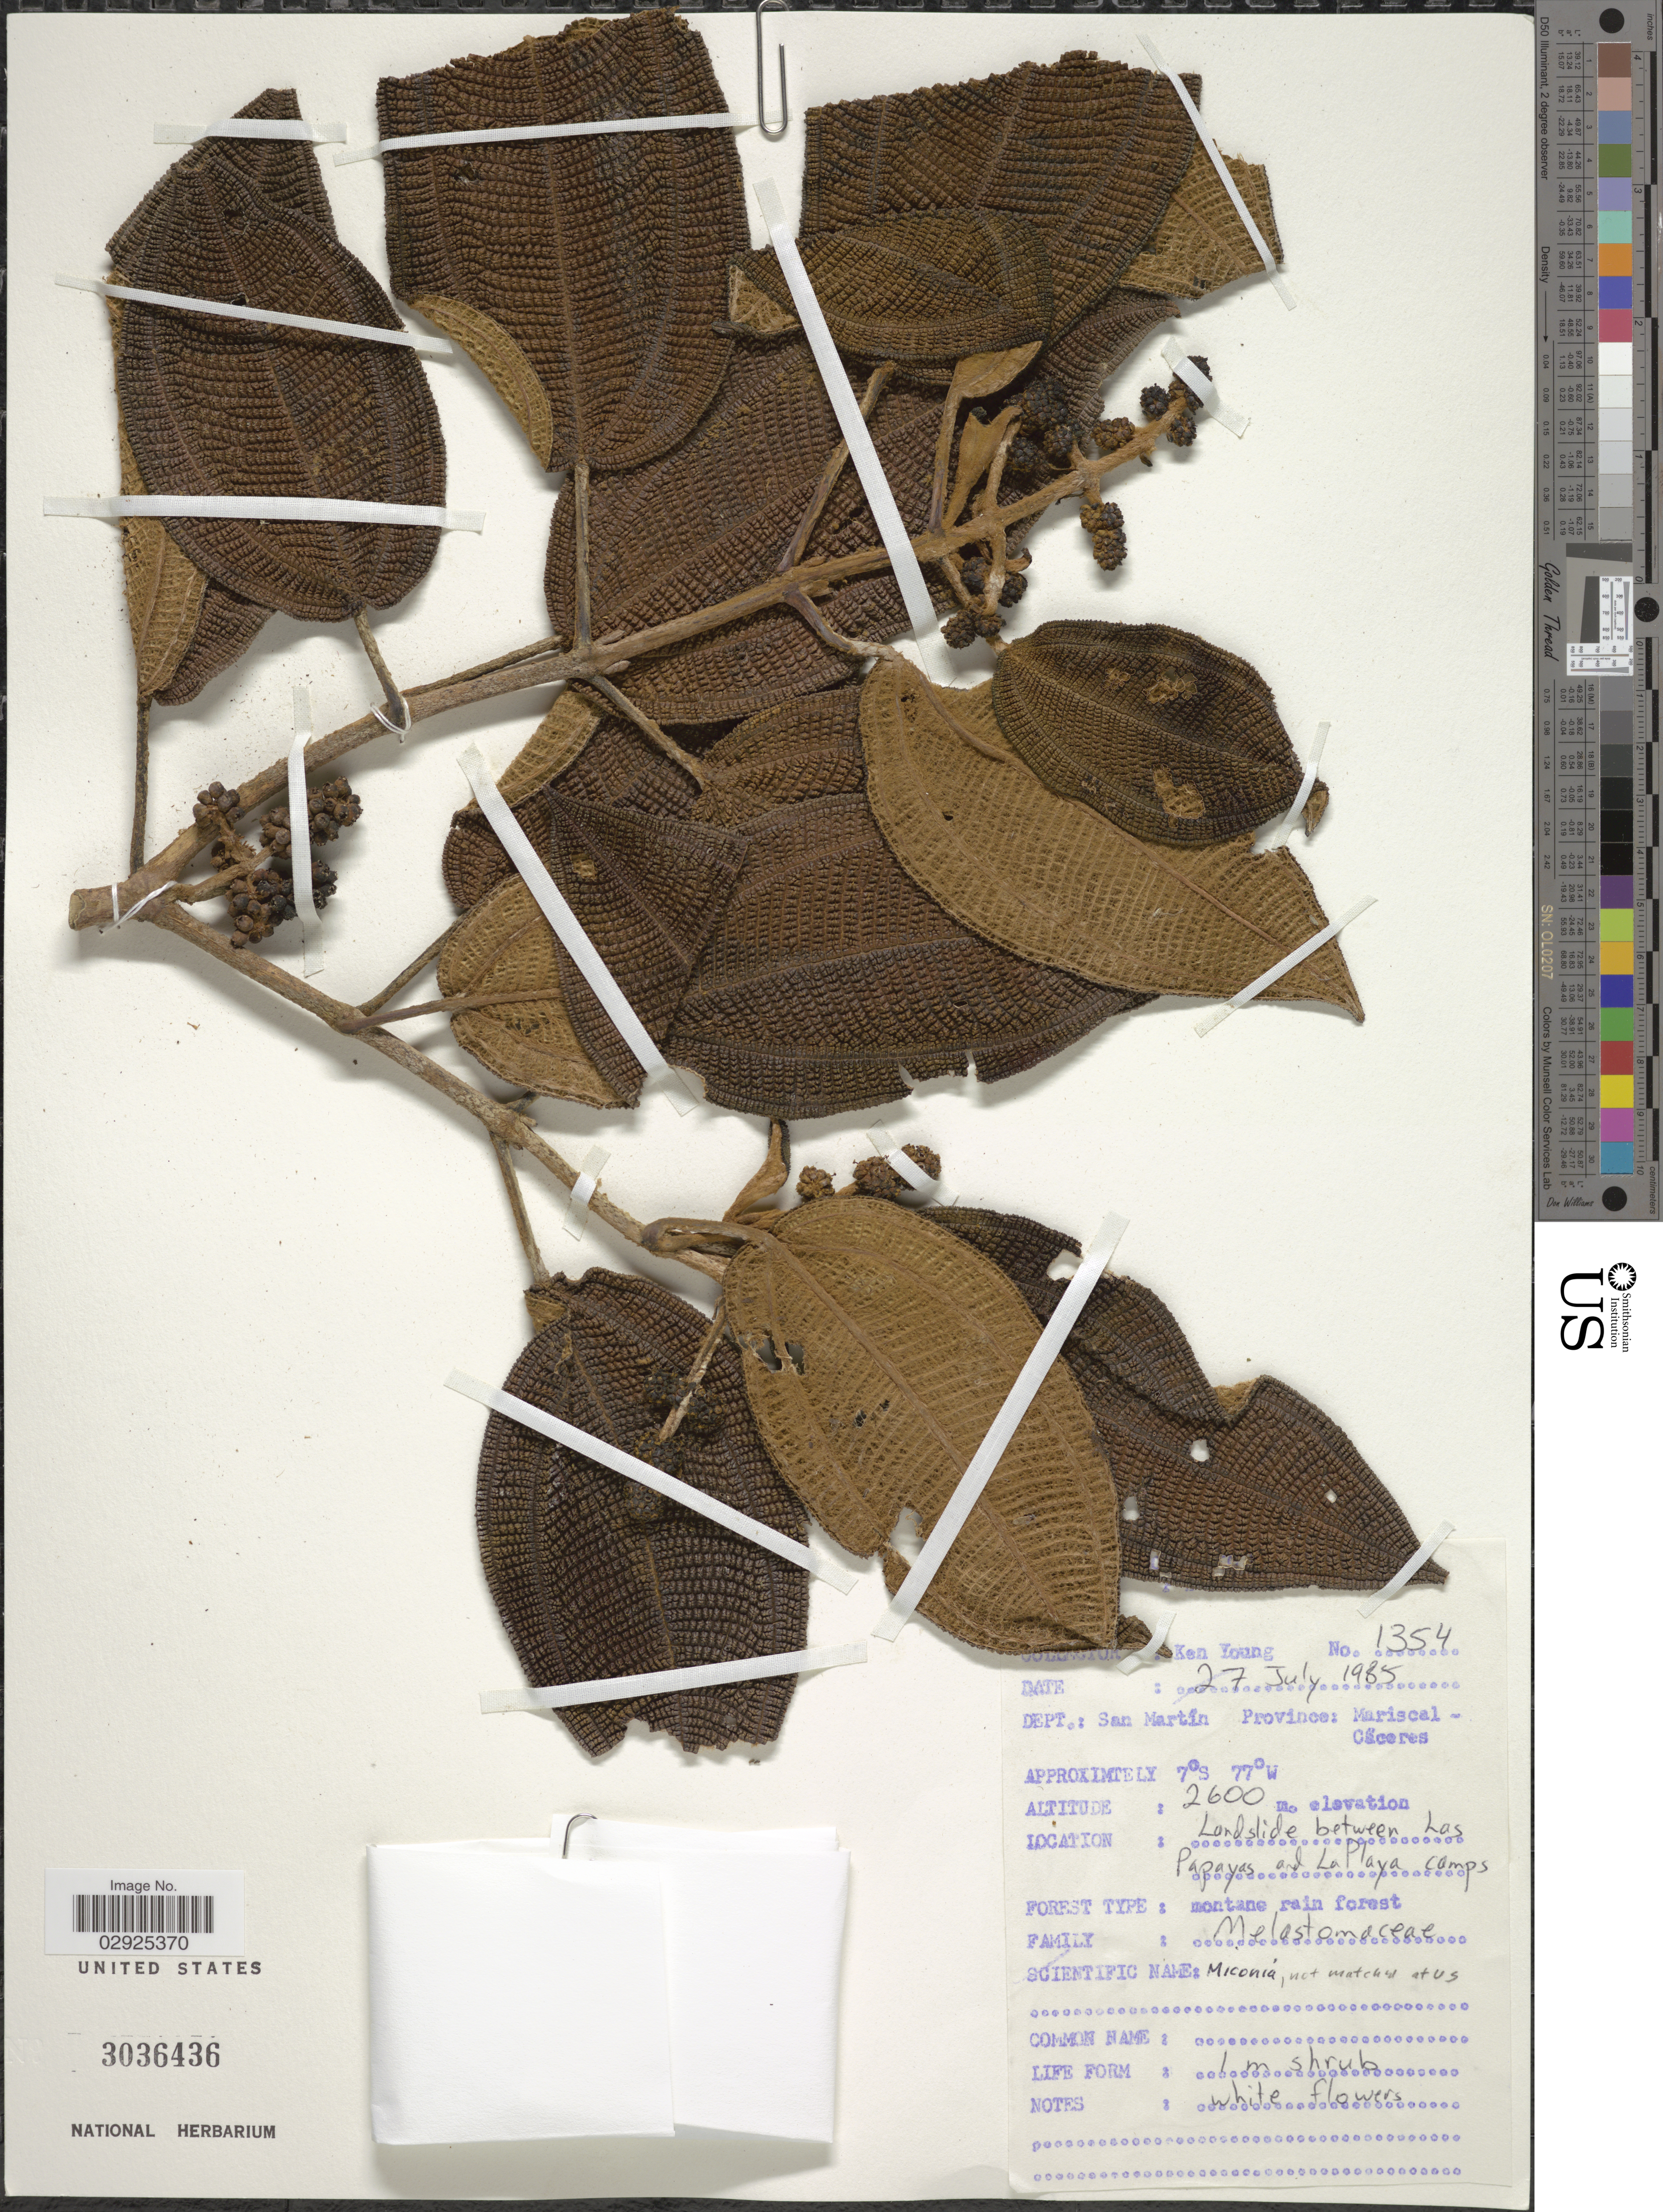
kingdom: Plantae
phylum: Tracheophyta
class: Magnoliopsida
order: Myrtales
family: Melastomataceae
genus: Miconia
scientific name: Miconia sp.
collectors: K. Young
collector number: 1354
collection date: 1985-07-27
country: Peru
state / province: San Martín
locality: Dept. San Martin, Province: Mariscal-Caceres, Landslide between Las Papayas and La Playa camps.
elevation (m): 2600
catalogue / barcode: US 3036436